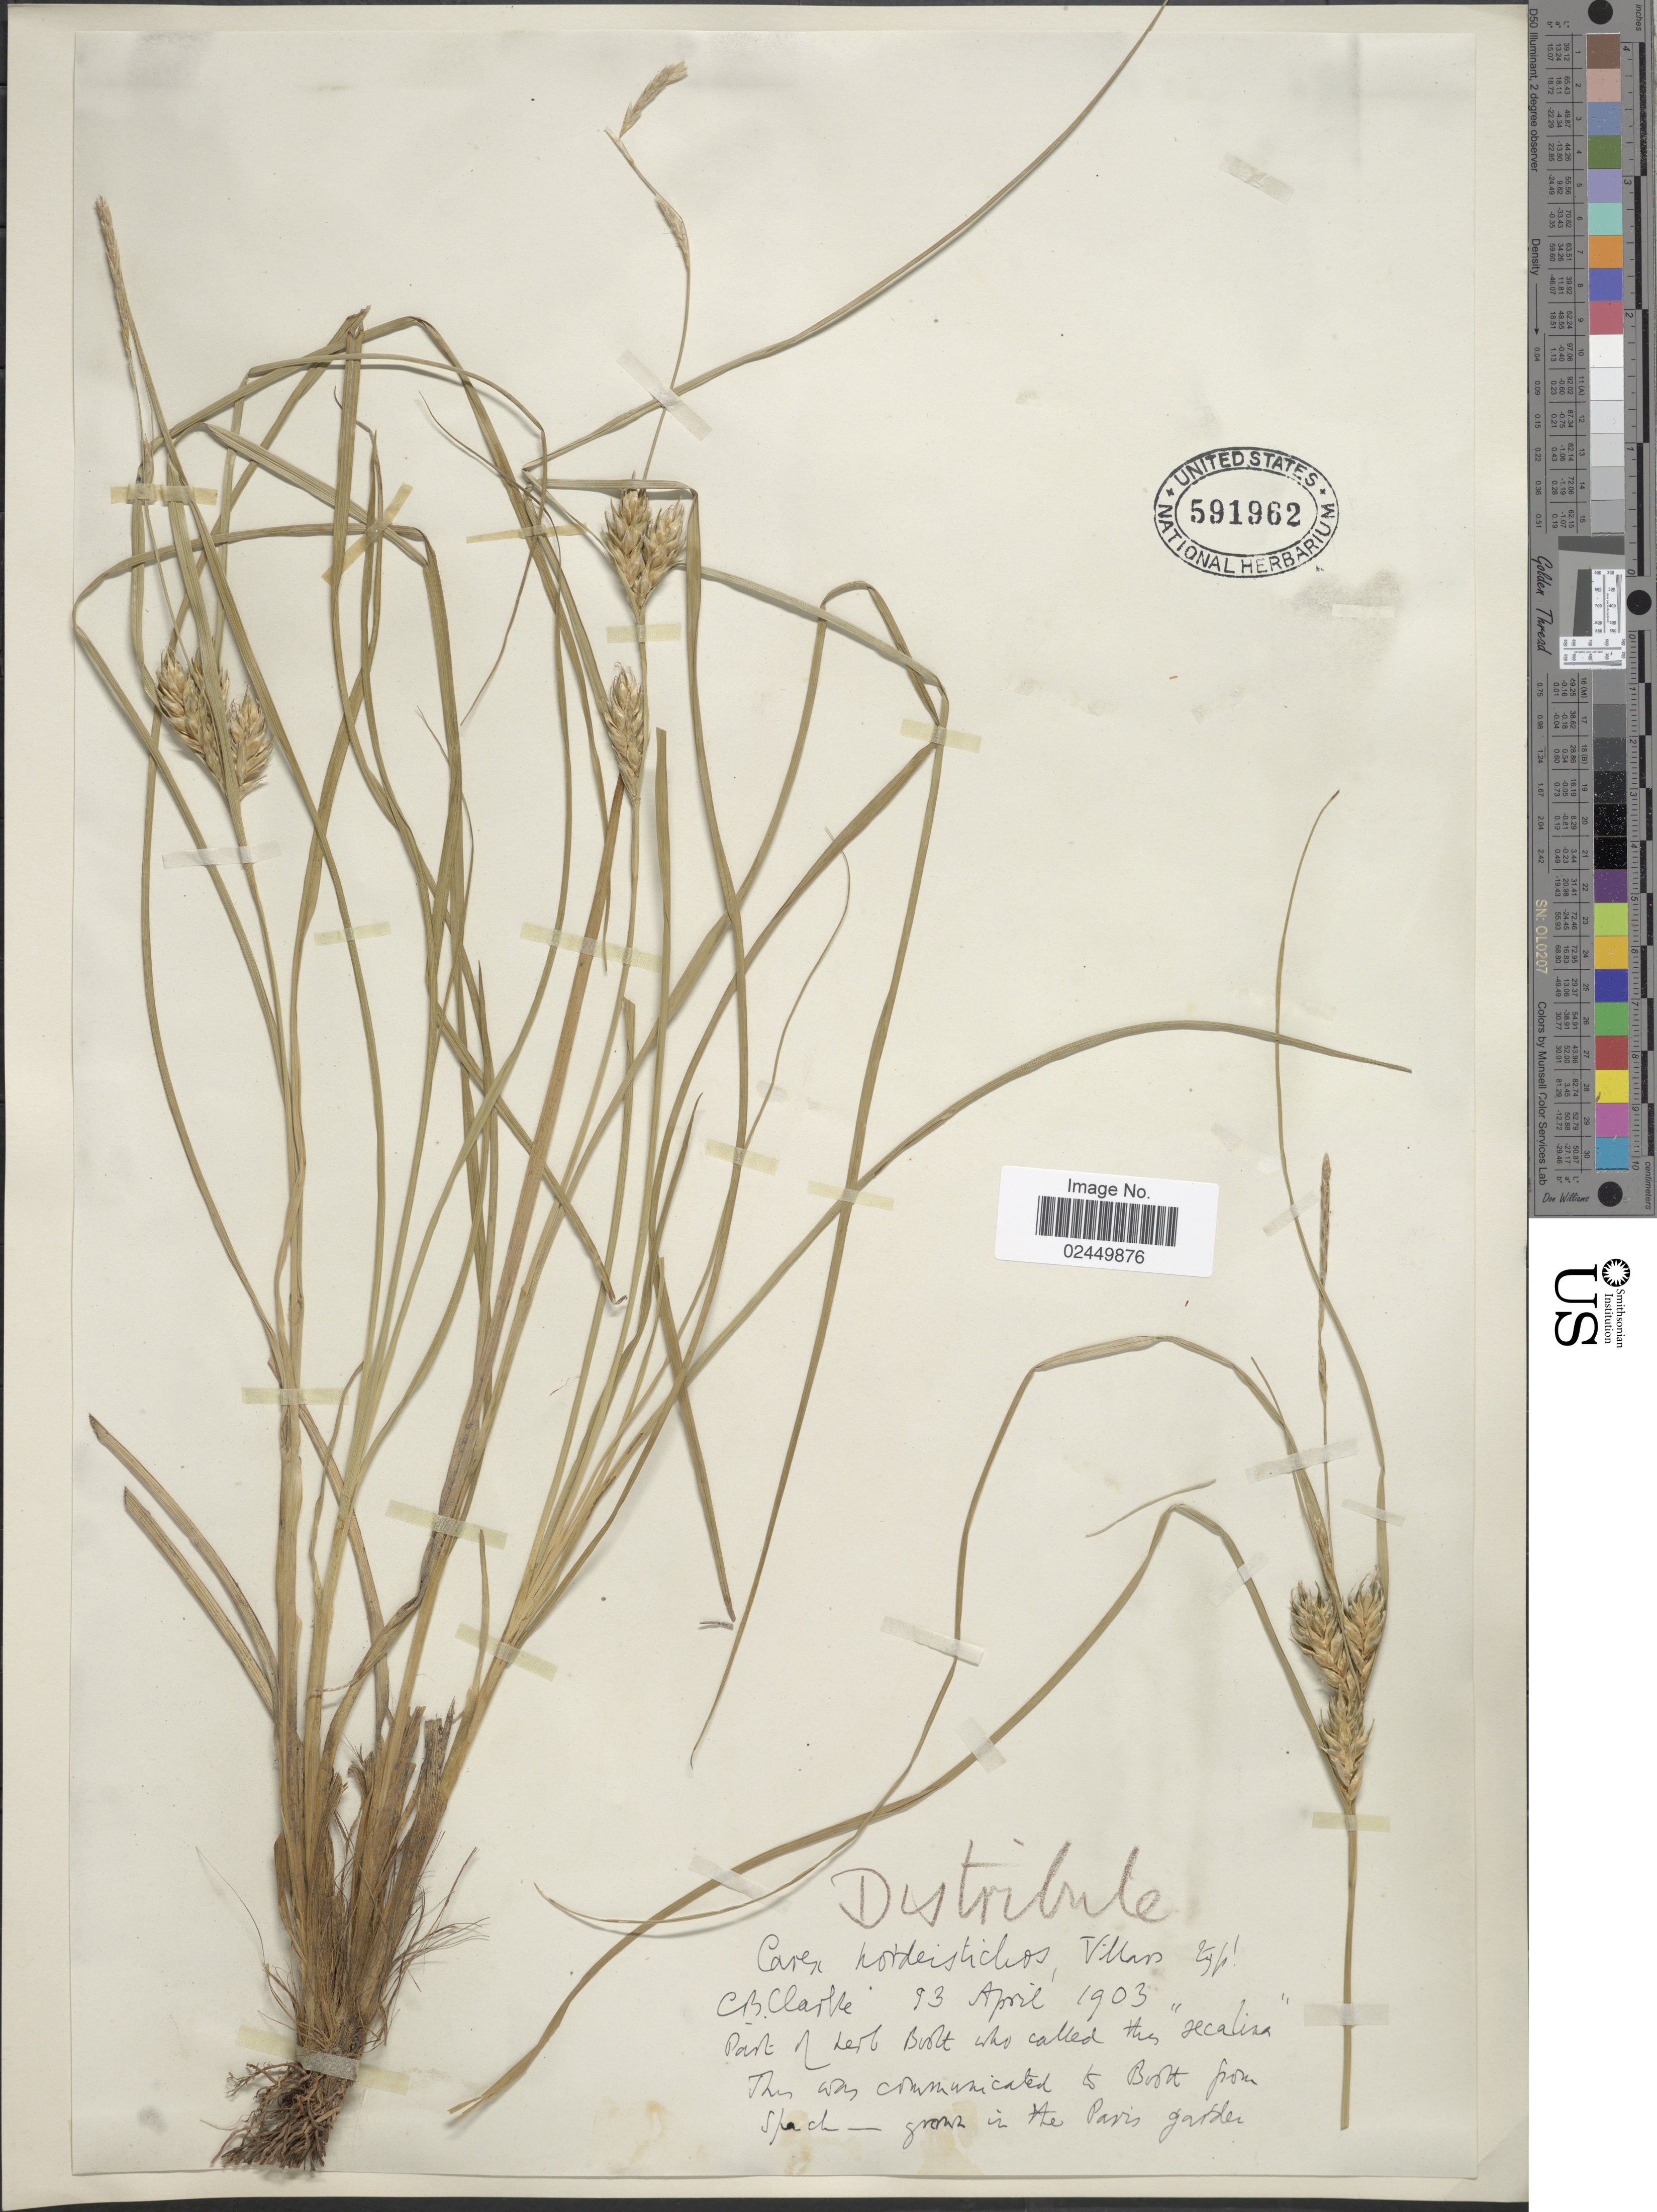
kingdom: Plantae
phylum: Tracheophyta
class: Liliopsida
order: Poales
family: Cyperaceae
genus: Carex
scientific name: Carex hordeistichos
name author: Vill.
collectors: Herb. Boott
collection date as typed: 13 apr 1903 is date of determination by C.B. Clarke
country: France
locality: Communicated to Boott from Spach, grown in the Paris garden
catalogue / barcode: US 591962